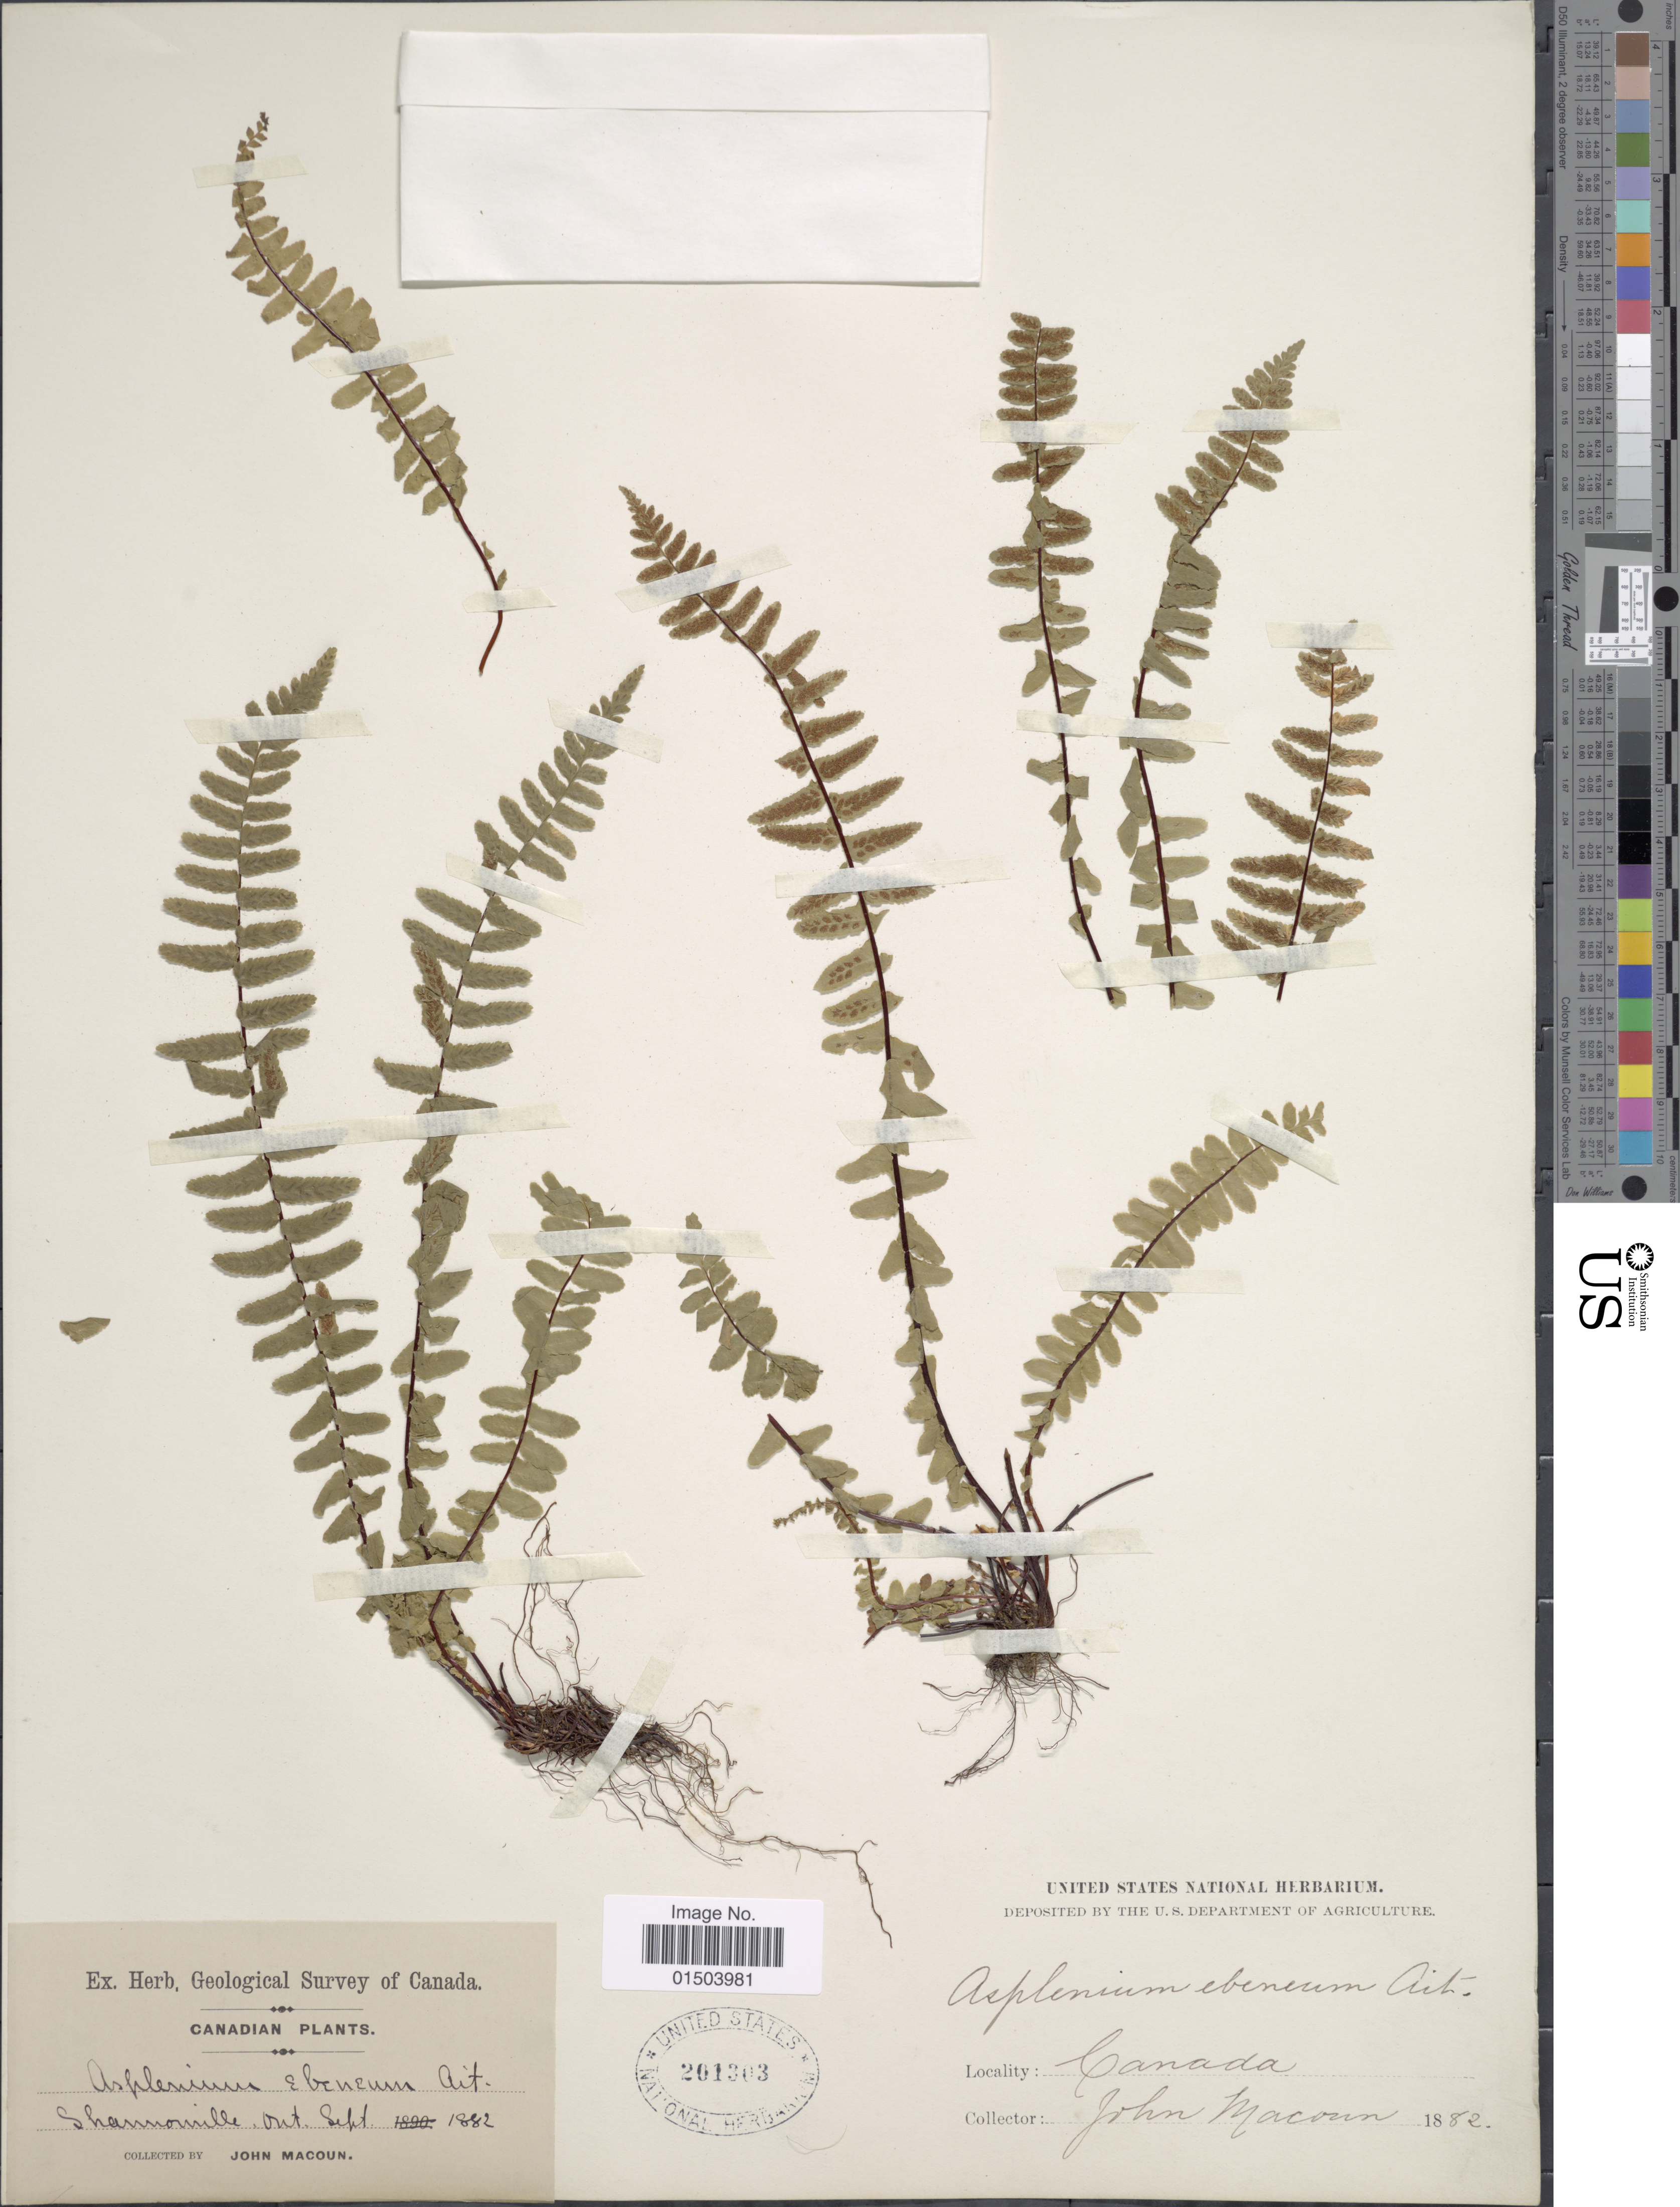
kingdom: Plantae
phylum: Tracheophyta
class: Polypodiopsida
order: Polypodiales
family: Aspleniaceae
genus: Asplenium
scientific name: Asplenium platyneuron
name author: (L.) Britton, Stearns & Poggenb.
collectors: J. Macoun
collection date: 1882-09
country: Canada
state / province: Ontario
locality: Shannonville.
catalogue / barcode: US 201303